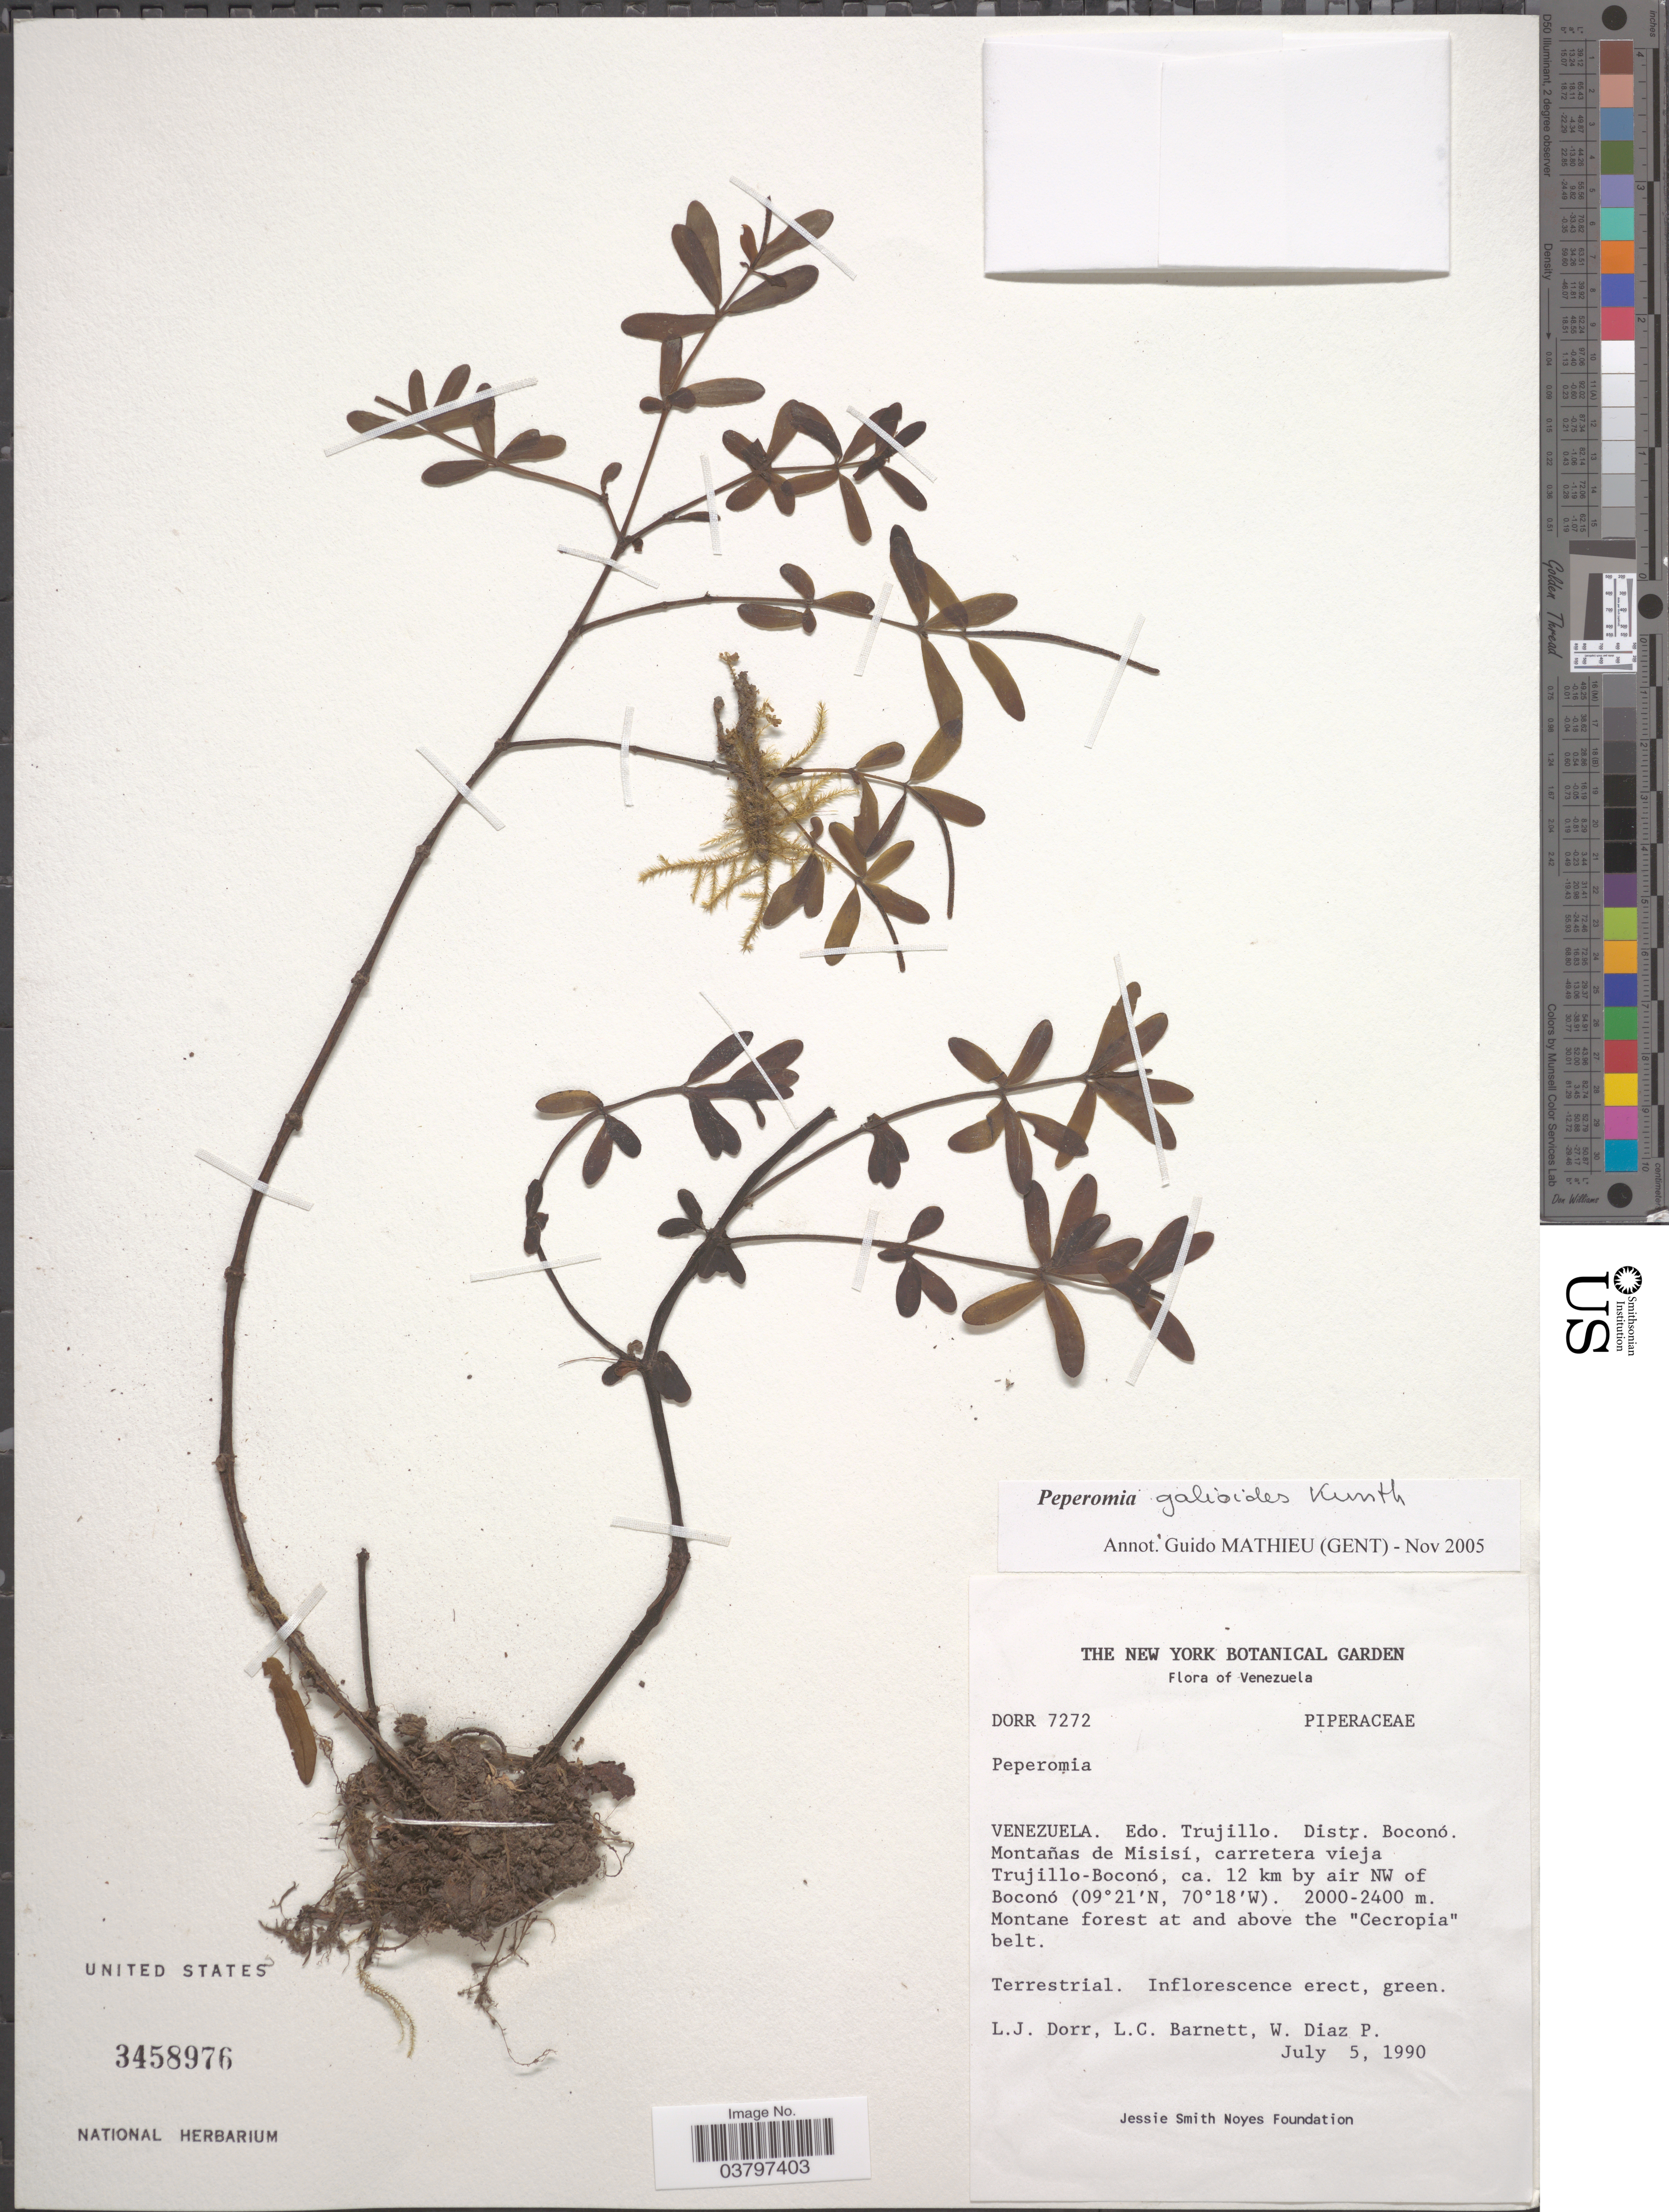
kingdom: Plantae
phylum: Tracheophyta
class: Magnoliopsida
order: Piperales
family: Piperaceae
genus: Peperomia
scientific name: Peperomia galioides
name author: Kunth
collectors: L. J. Dorr, L. C. Barnett & W. Díaz P.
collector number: DORR 7272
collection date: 1990-07-05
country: Venezuela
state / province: Trujillo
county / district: Boconó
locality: Montañas de Misisí, carretera vieja Trujillo-Boconó, ca. 12 km by air NW of Boconó.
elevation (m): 2000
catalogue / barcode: US 3458976